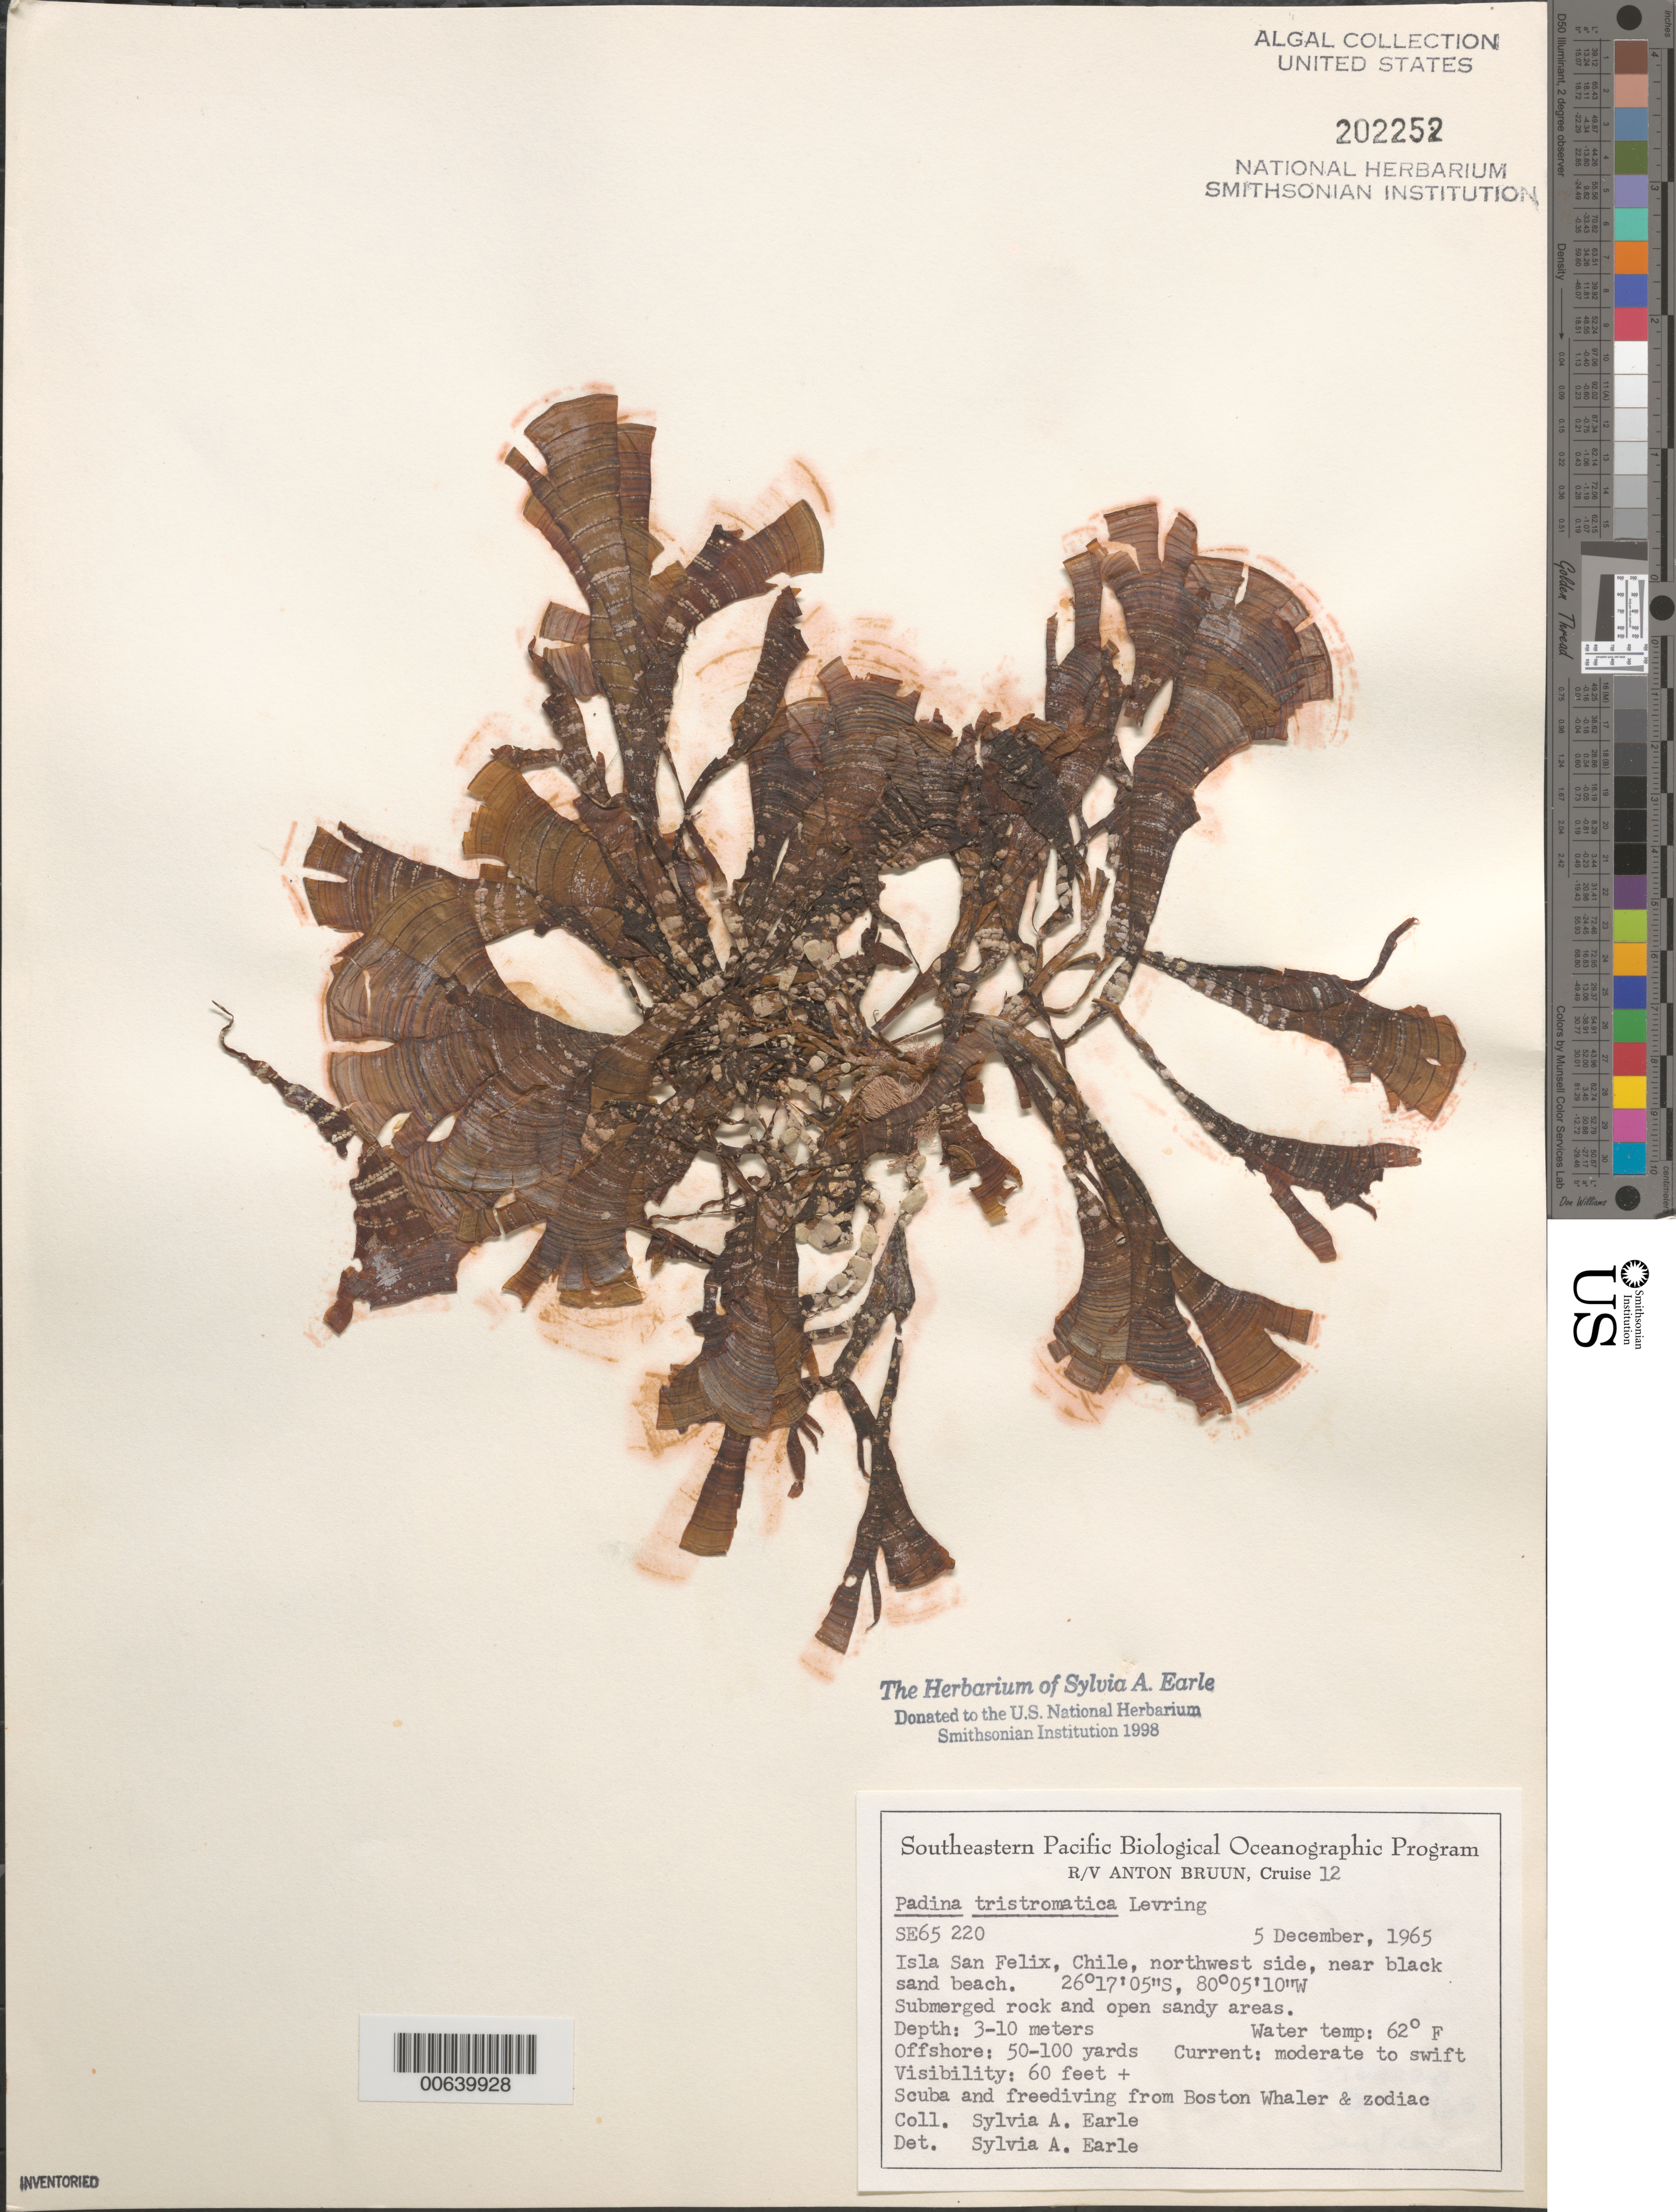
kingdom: Chromista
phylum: Ochrophyta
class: Phaeophyceae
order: Dictyotales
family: Dictyotaceae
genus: Padina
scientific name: Padina tristromatica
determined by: Earle, S. A.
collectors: S. A. Earle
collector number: SE 65220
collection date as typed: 05 Dec 1965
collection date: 1965-12-05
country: Chile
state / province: Atacama (III)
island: Isla San Felix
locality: Near black sand beach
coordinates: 26 17' 05" S, 80 05' 10" W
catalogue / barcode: US 202252